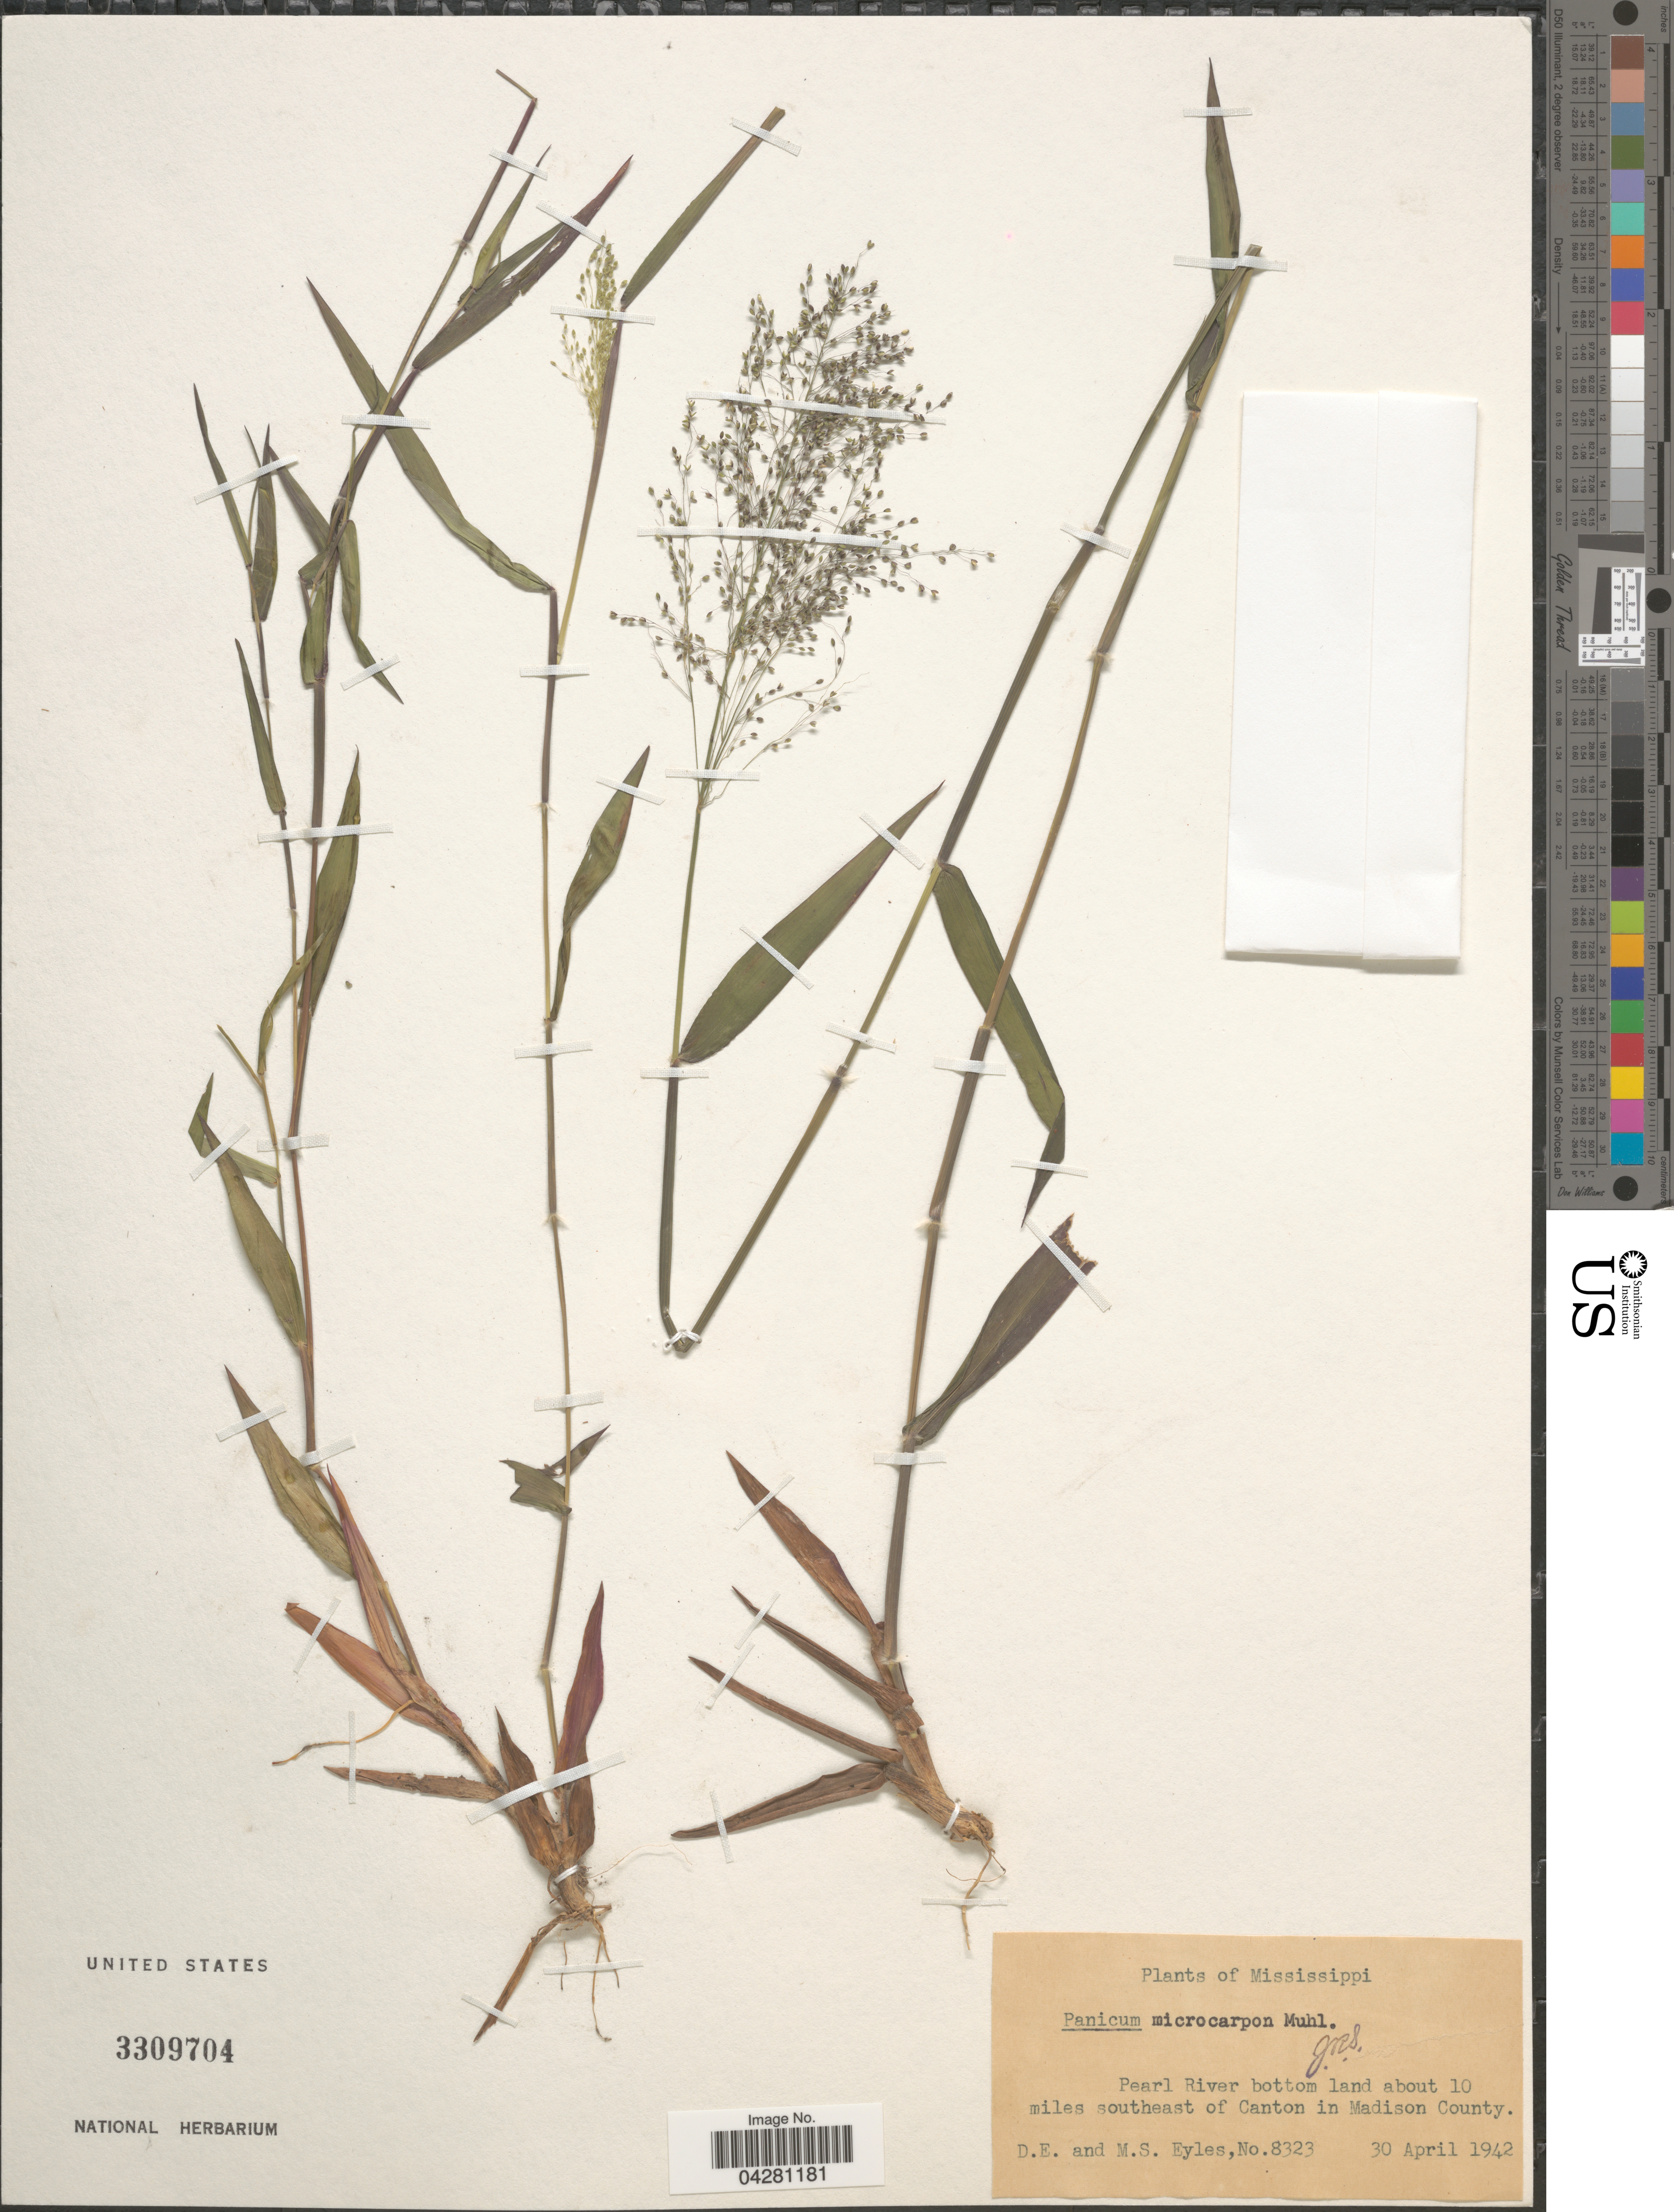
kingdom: Plantae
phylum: Tracheophyta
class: Liliopsida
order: Poales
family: Poaceae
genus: Dichanthelium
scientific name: Dichanthelium dichotomum var. dichotomum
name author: (L.) Gould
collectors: D. Eyles & M. Eyles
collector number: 8323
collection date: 1942-04-30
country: United States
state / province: Mississippi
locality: Pearl River bottom land about 10 miles southeast of Canton in Madison County.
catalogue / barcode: US 3309704